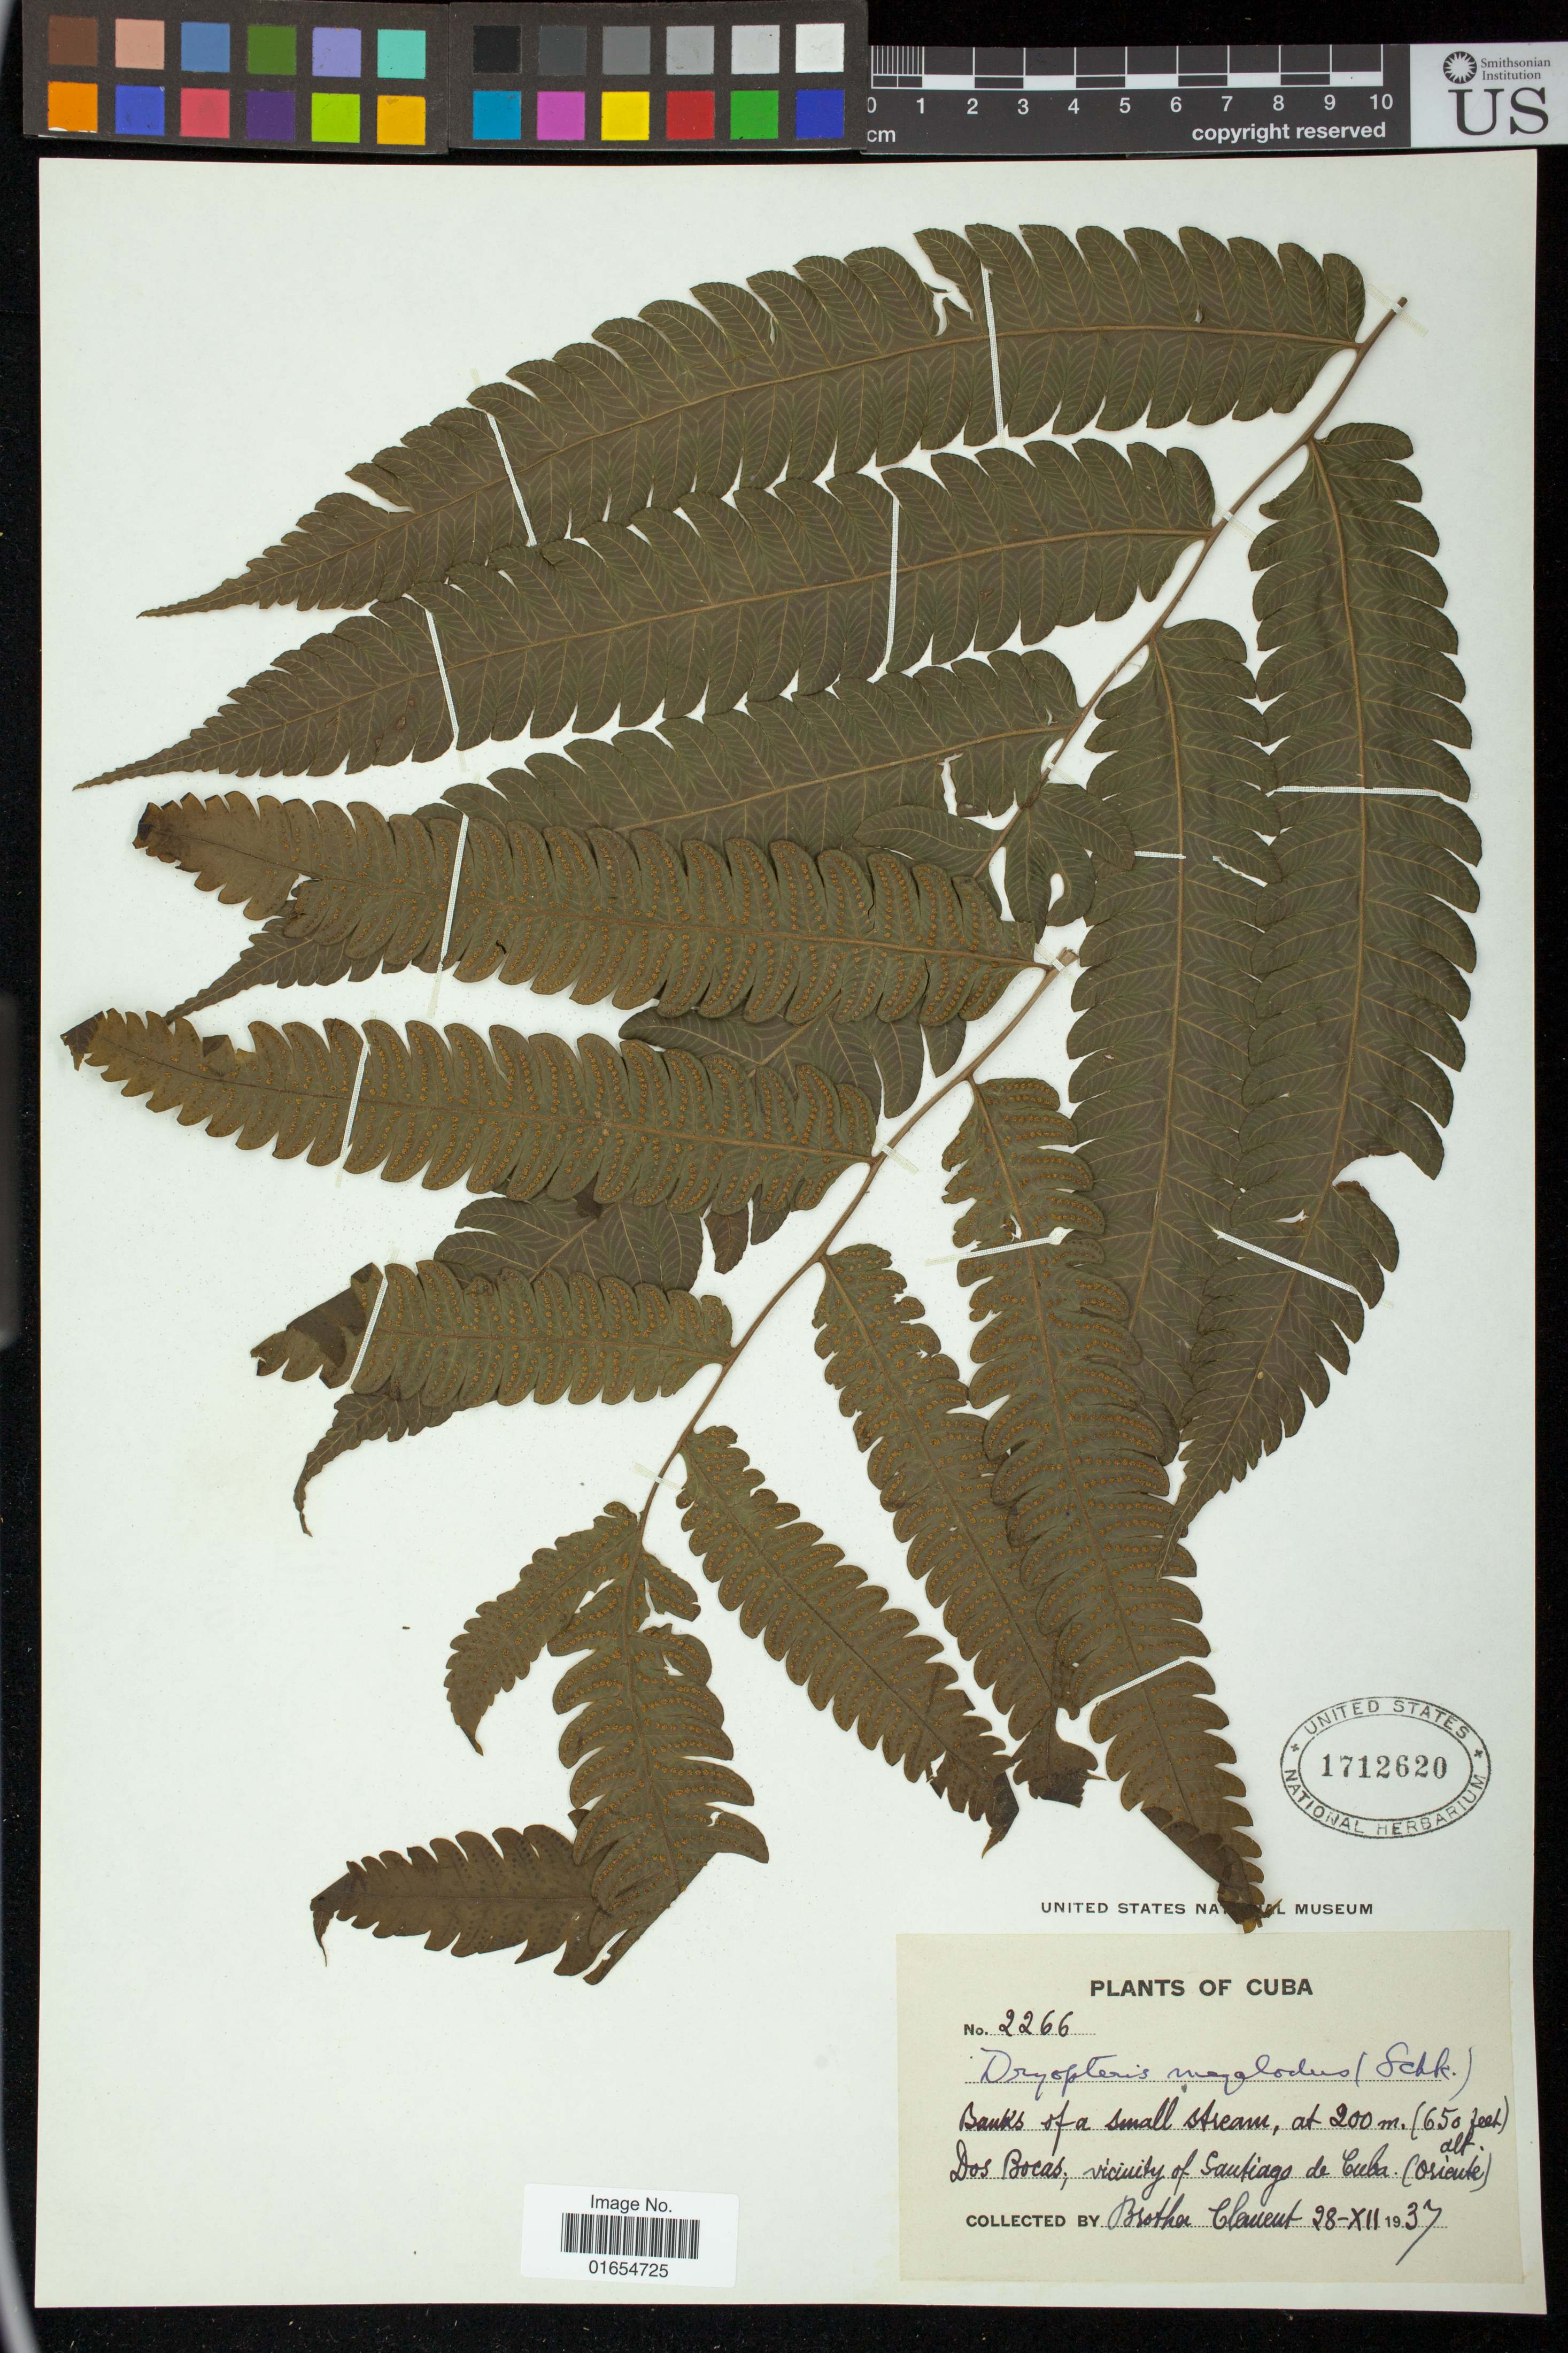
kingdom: Plantae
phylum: Tracheophyta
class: Polypodiopsida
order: Polypodiales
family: Thelypteridaceae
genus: Goniopteris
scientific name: Goniopteris pennata (Poir.) comb. nov., ined 2015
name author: (Poir.)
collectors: Bro. Clemente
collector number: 2266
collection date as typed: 28 Dec 1937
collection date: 1937-12-28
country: Cuba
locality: Arroyo Caja de Agua - Dos Bocas - N. de Santiago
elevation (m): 200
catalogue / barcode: US 1712620